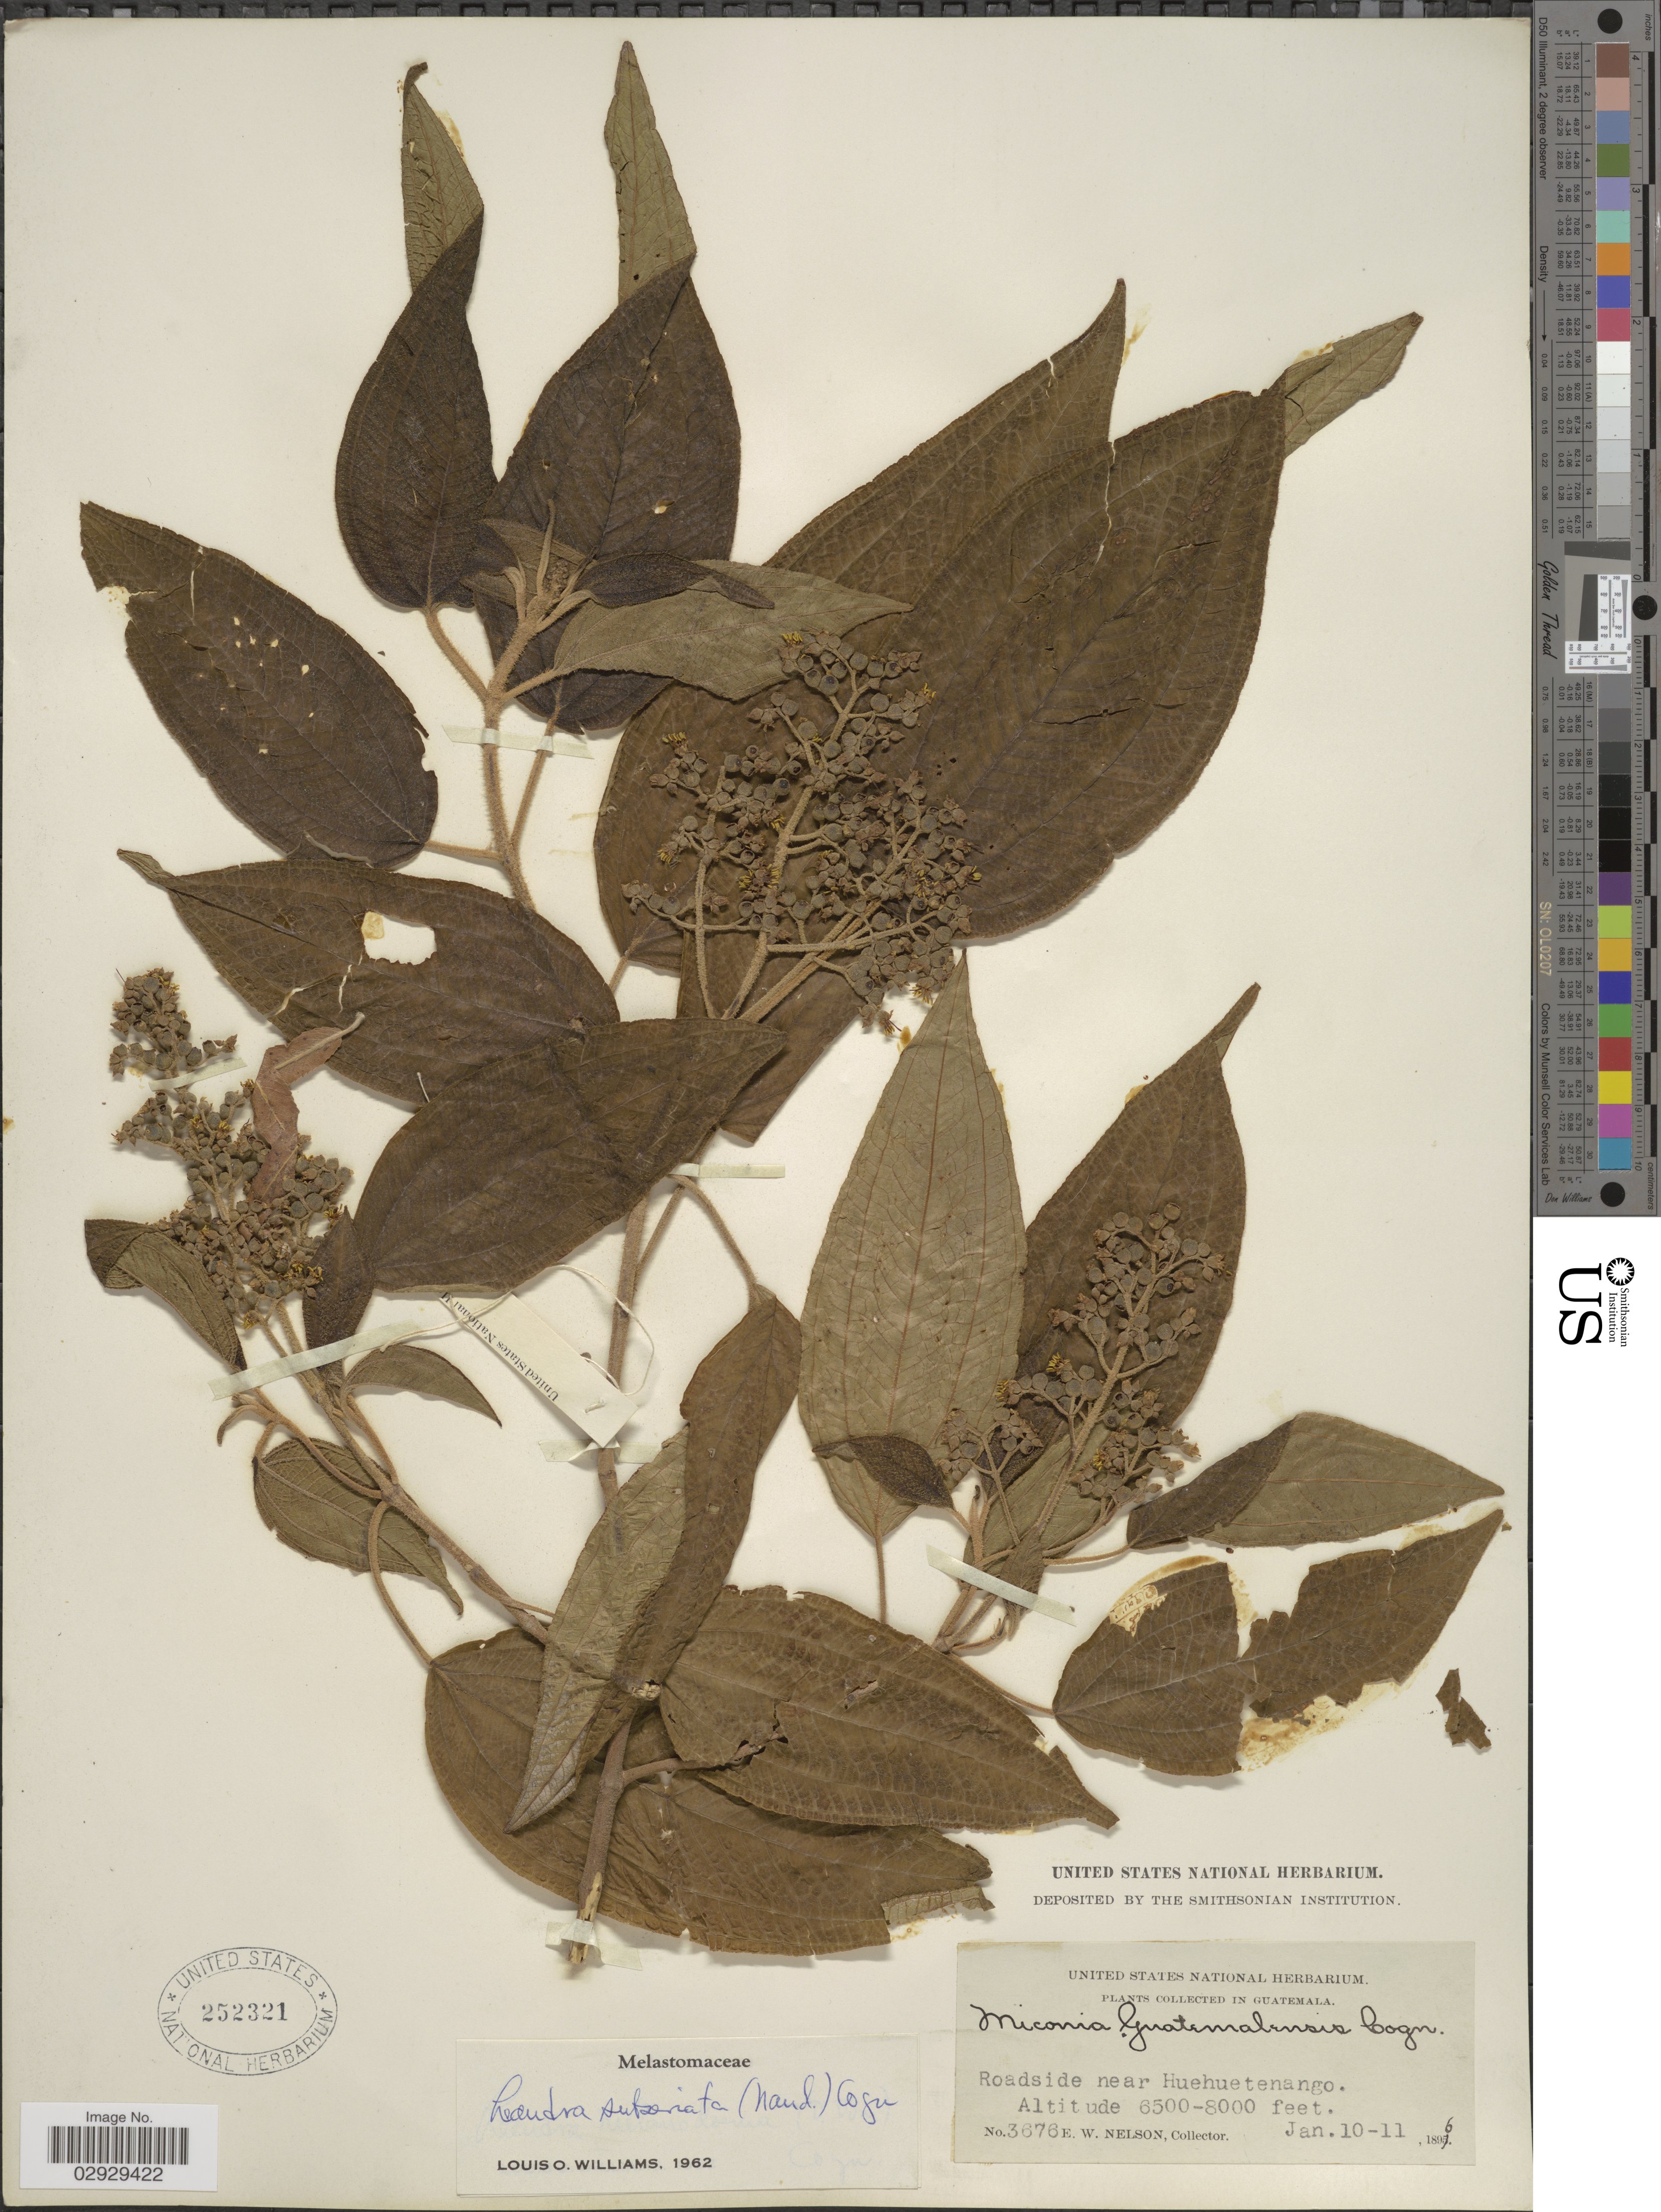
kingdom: Plantae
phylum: Tracheophyta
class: Magnoliopsida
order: Myrtales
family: Melastomataceae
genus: Leandra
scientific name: Leandra subseriata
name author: (Naudin) Cogn.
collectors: E. W. Nelson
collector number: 3676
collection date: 1896-01-10/1896-01-11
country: Guatemala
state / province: Huehuetenango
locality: Roadside near Huehuetenango.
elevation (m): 1981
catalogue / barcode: US 252321